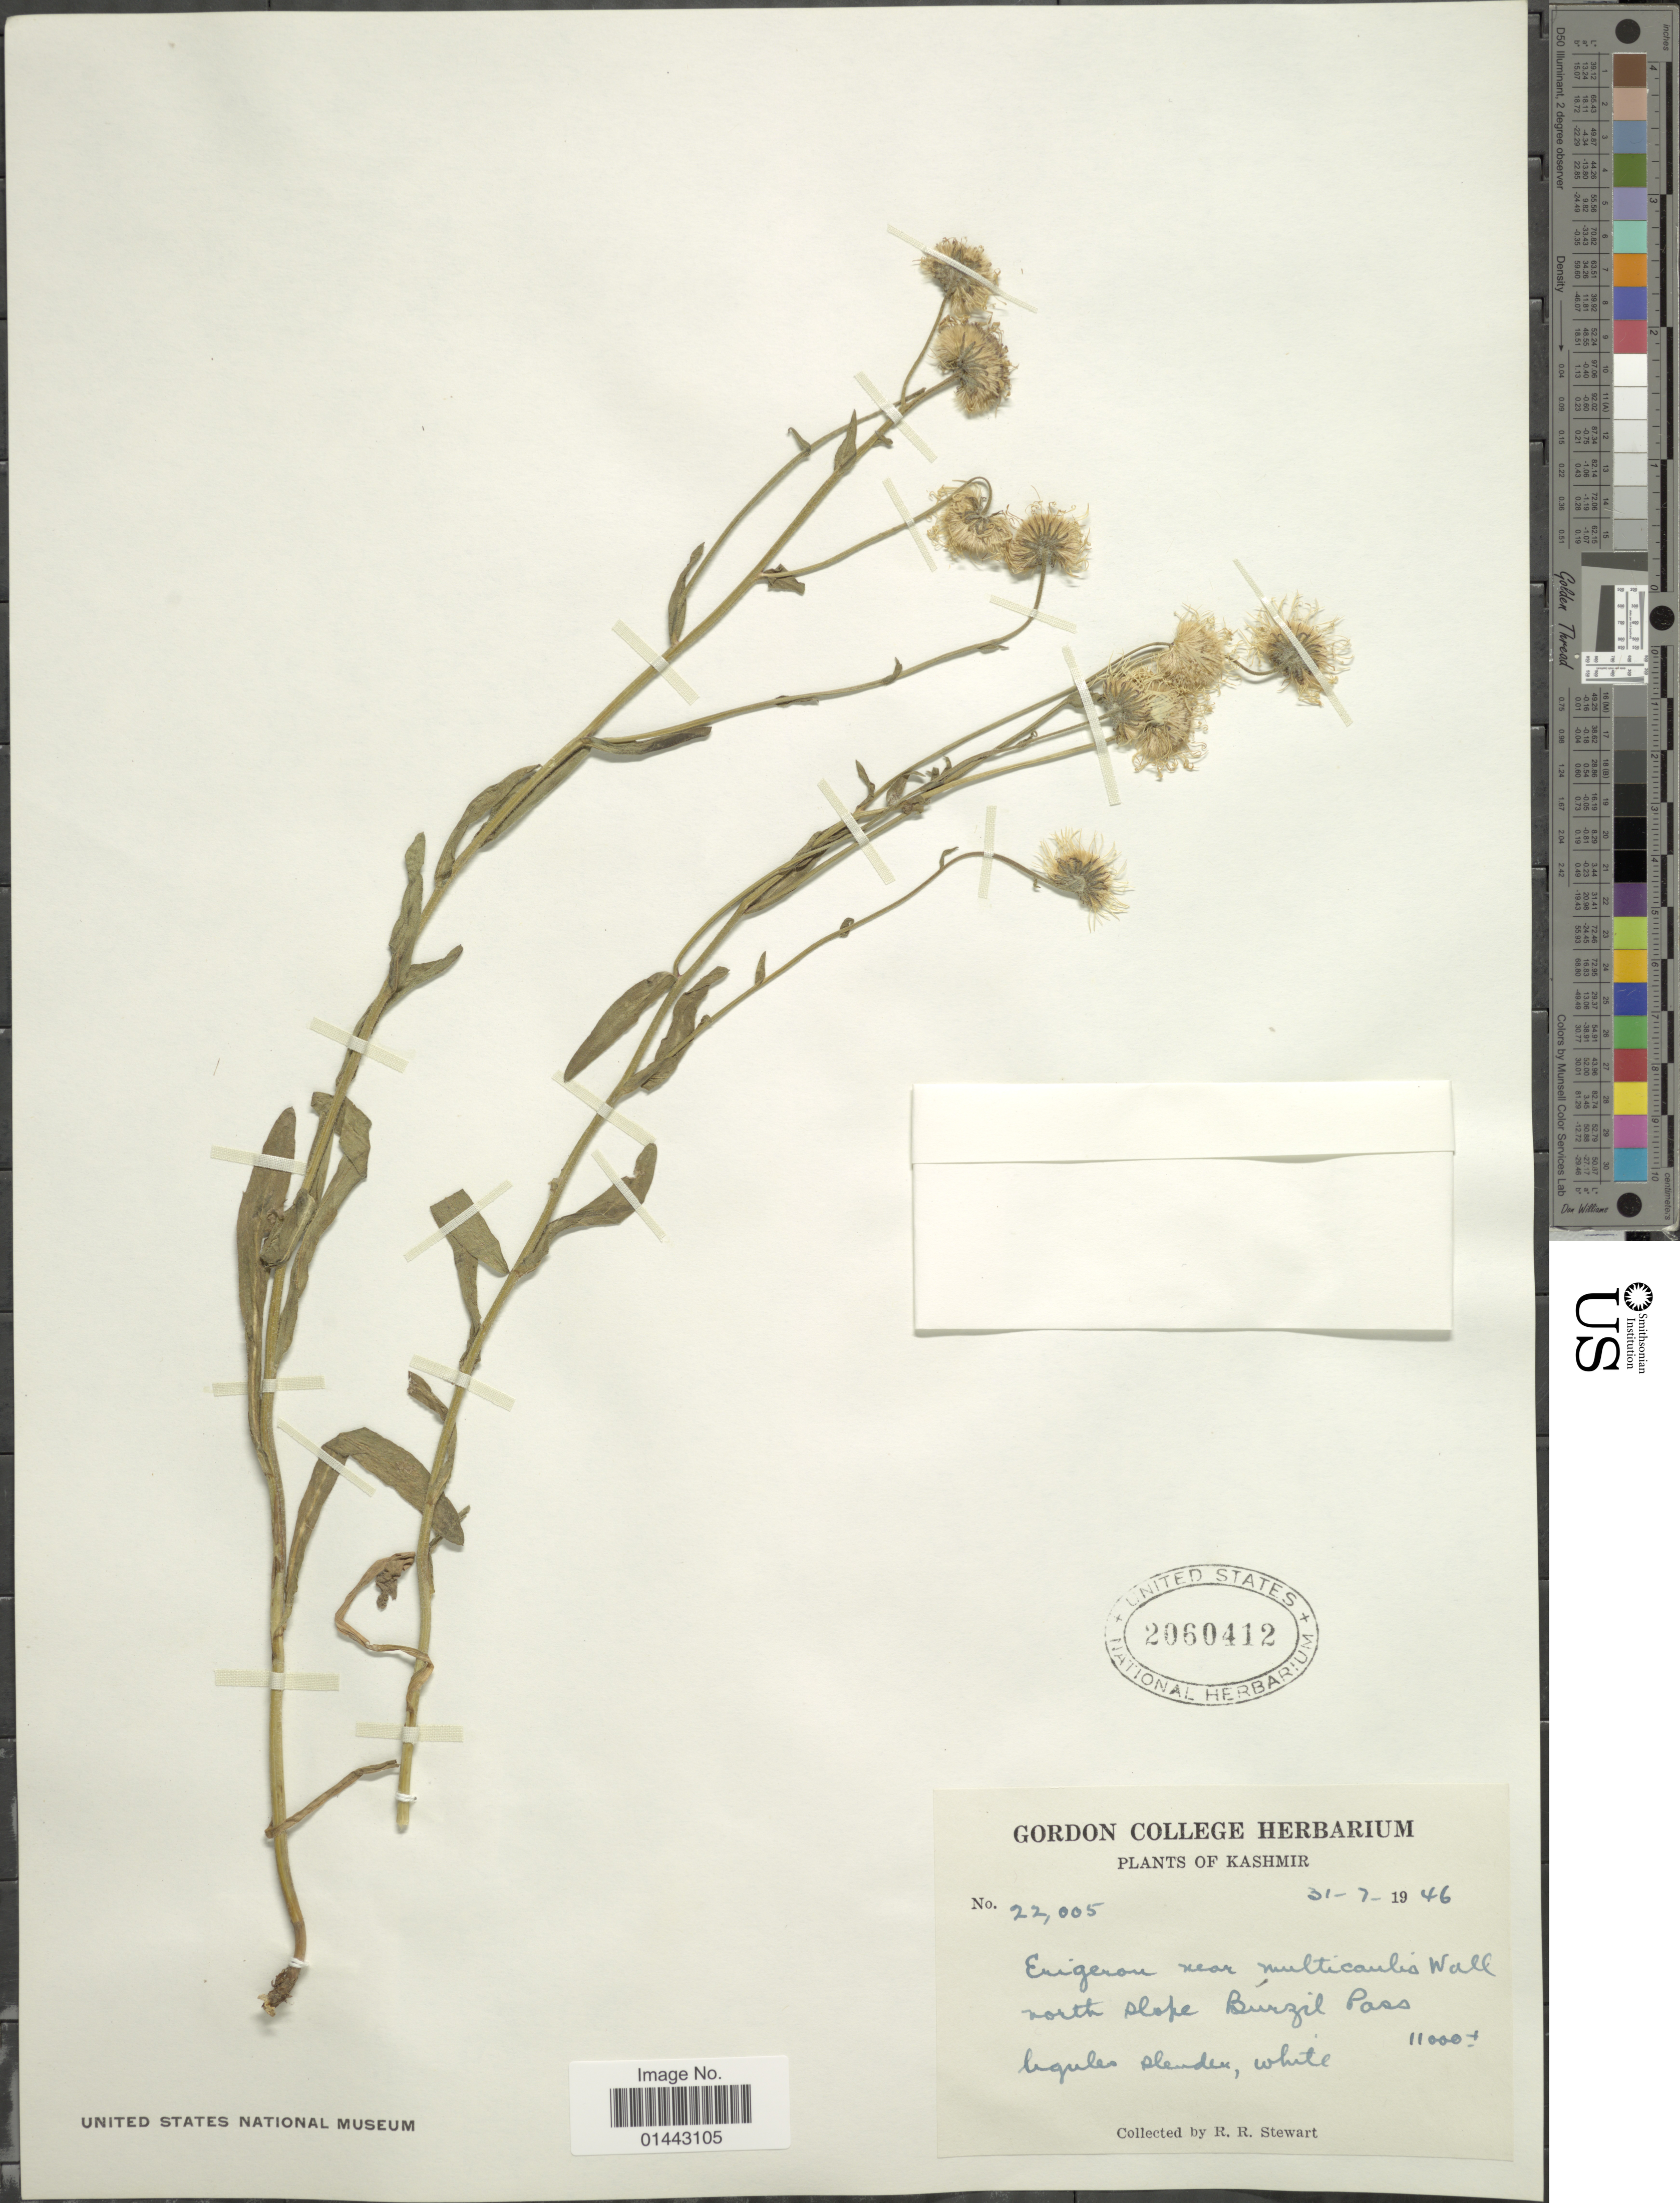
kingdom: Plantae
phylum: Tracheophyta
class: Magnoliopsida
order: Asterales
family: Asteraceae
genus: Erigeron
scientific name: Erigeron multicaulis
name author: Wall. ex DC.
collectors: R. R. Stewart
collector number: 22005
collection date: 1946-07-31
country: India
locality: Kashmir, north slope Burzil Pass.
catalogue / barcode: US 2060412